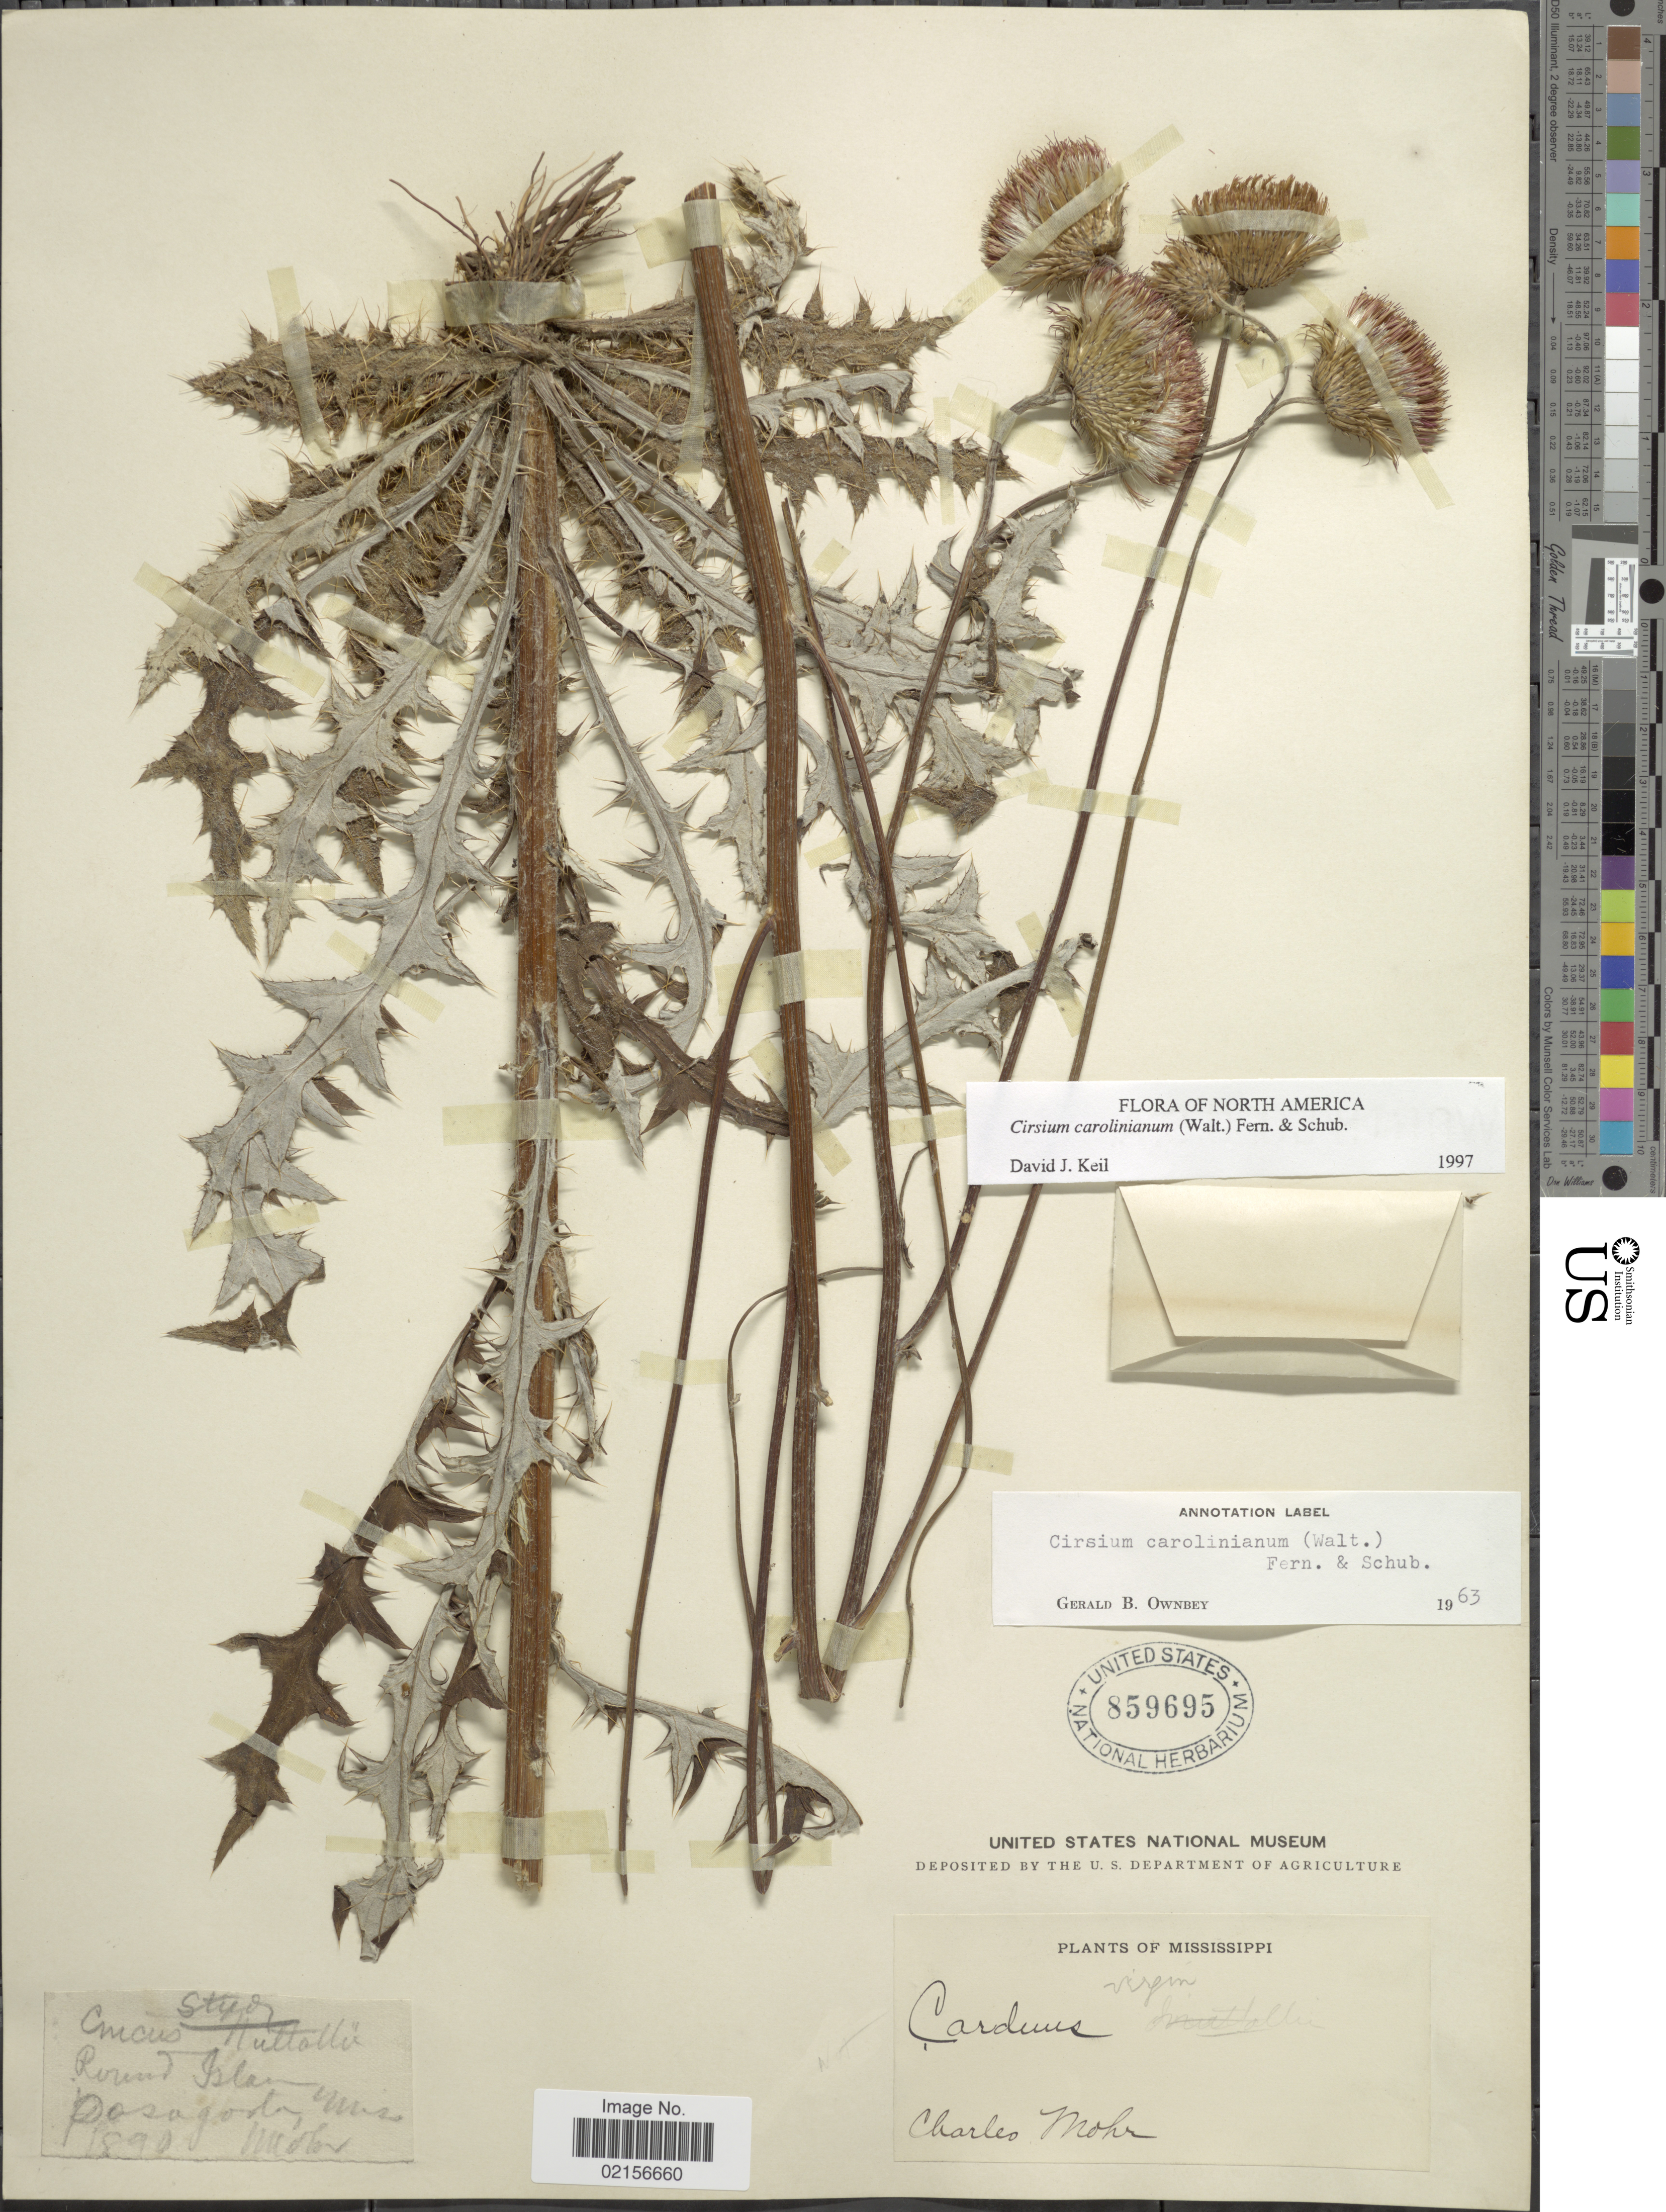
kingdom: Plantae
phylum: Tracheophyta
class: Magnoliopsida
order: Asterales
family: Asteraceae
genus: Cirsium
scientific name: Cirsium carolinianum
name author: (Walter) Fernald & Schub.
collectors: C. T. Mohr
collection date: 1890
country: United States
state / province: Mississippi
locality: Round Island, Pascagoula.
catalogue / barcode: US 859695